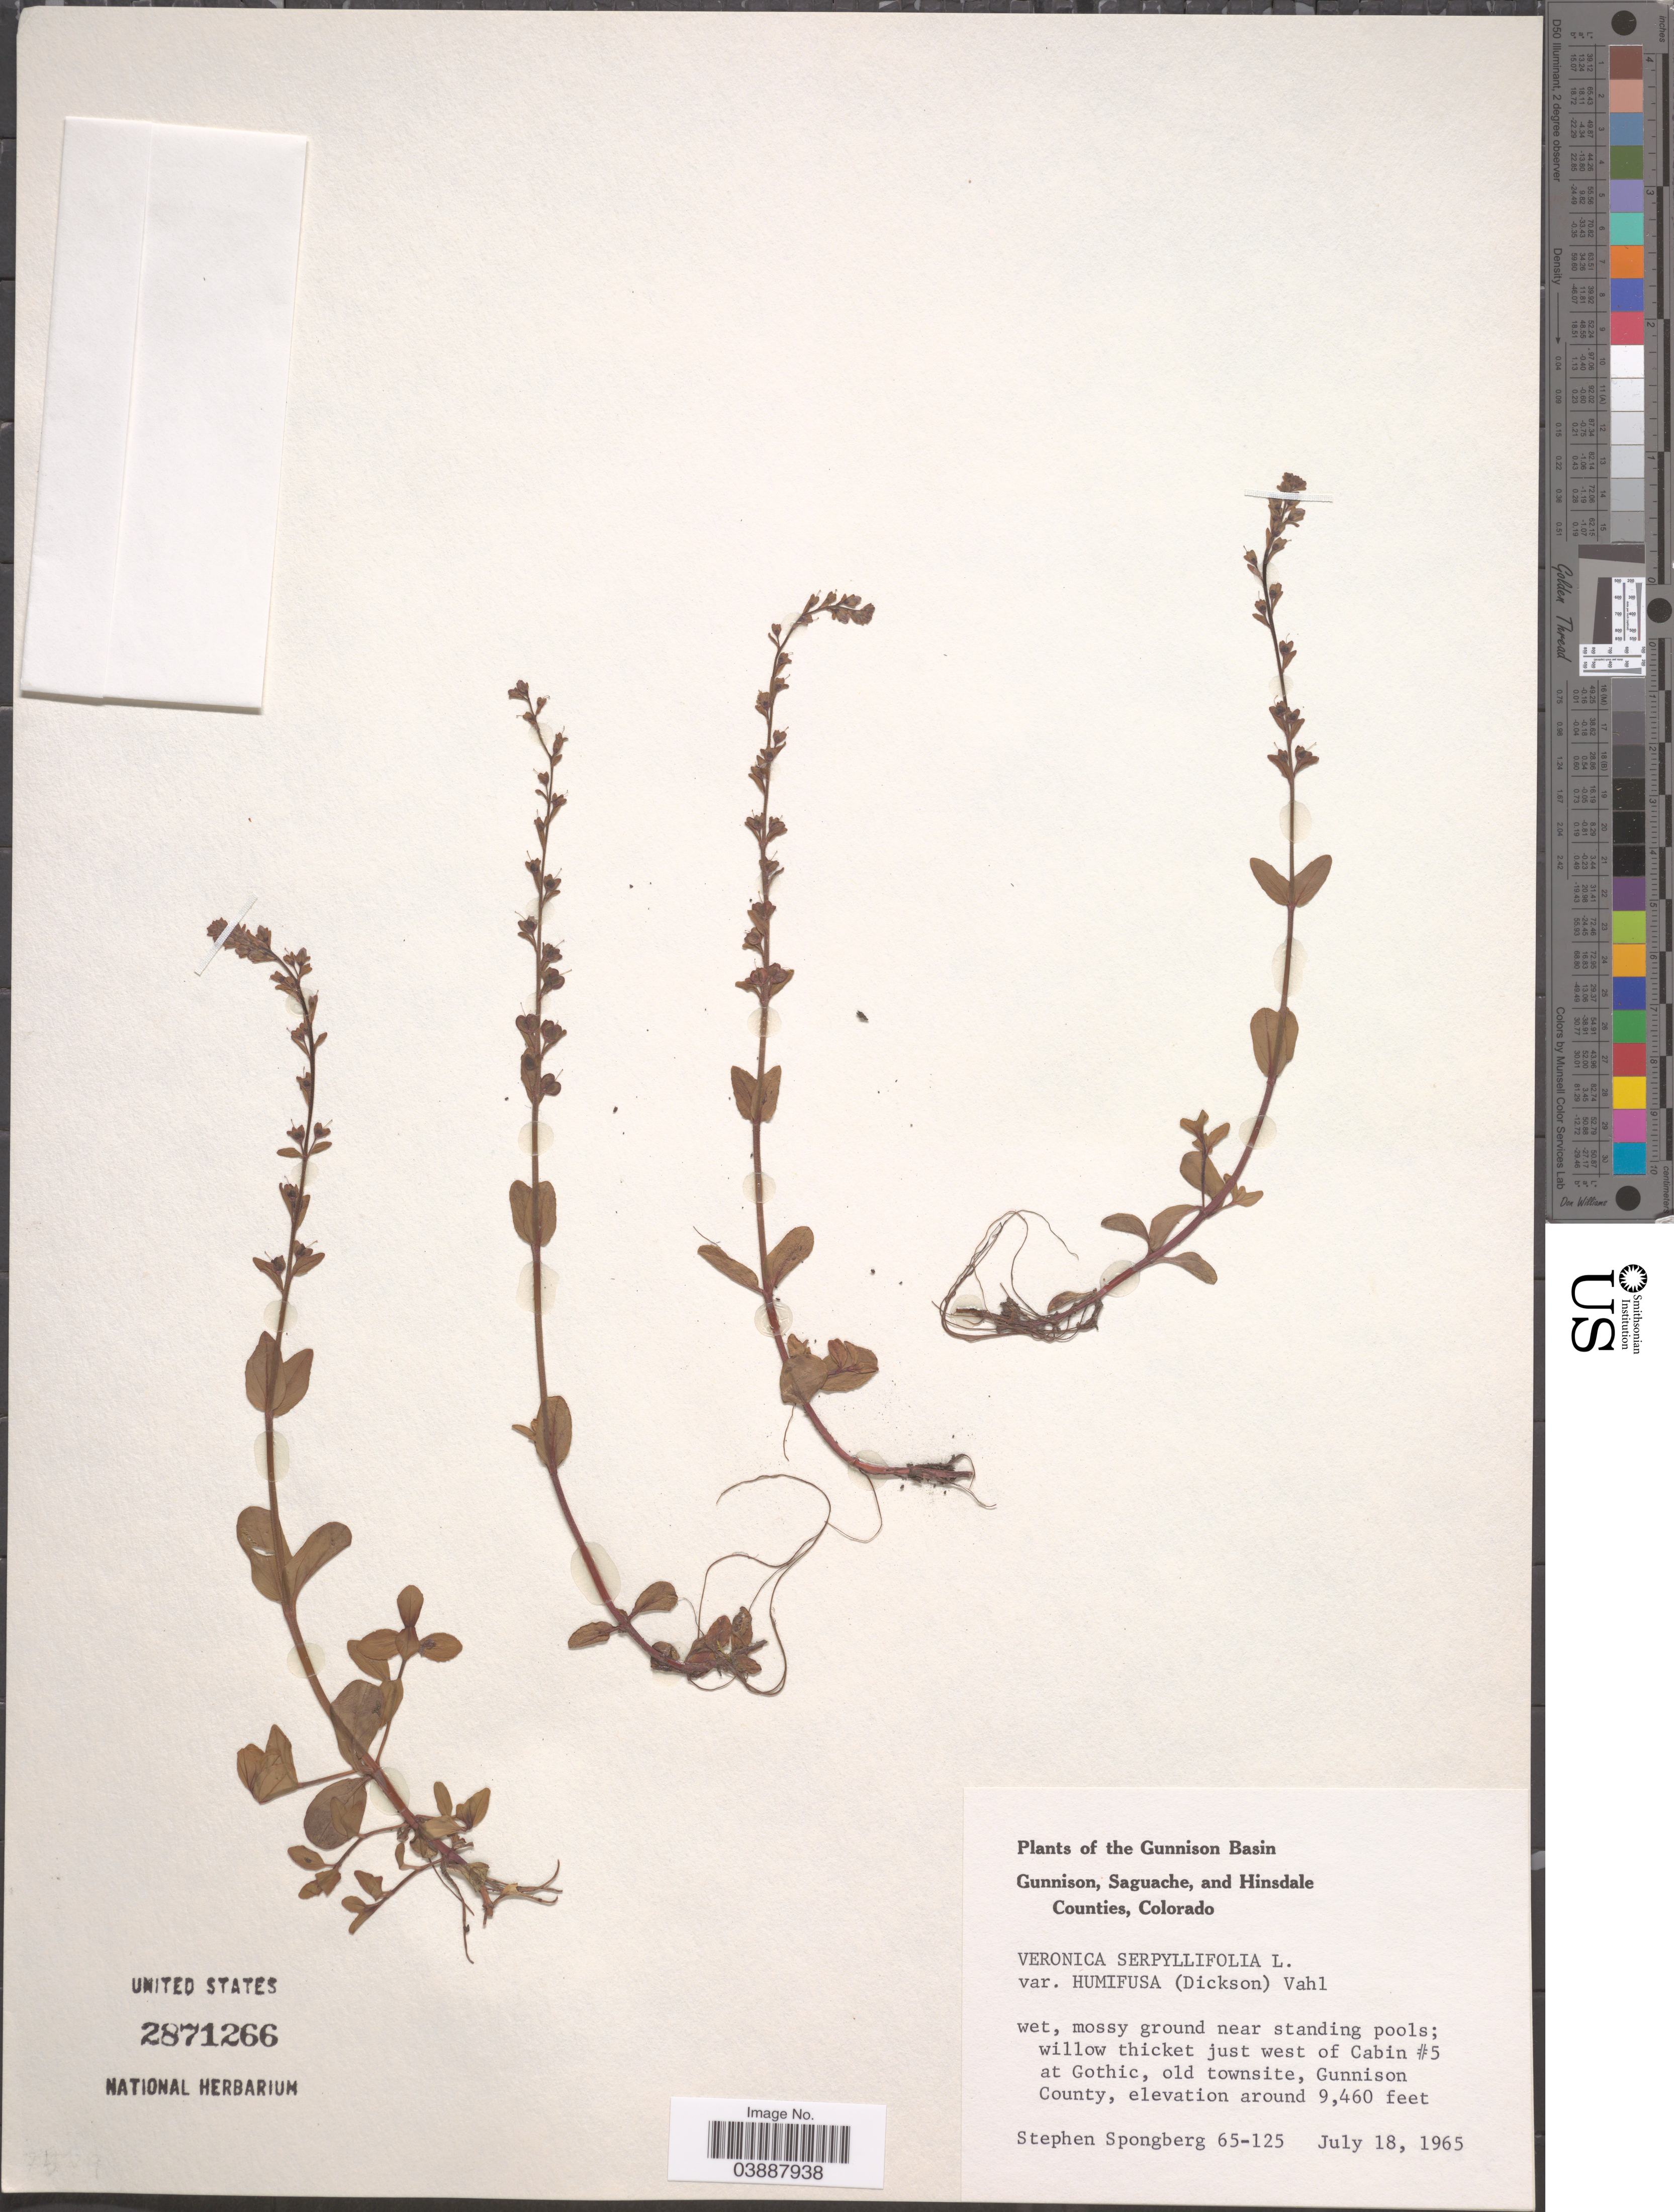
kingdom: Plantae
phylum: Tracheophyta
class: Magnoliopsida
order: Lamiales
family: Plantaginaceae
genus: Veronica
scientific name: Veronica serpyllifolia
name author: L.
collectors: S. A.Spongberg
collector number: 65-125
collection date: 1965-07-18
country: United States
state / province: Colorado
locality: Gunnison Basin. Willow thicket just west of Cabin #5 at Gothic, old townsite, Gunnison County.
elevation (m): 2883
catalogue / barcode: US 2871266